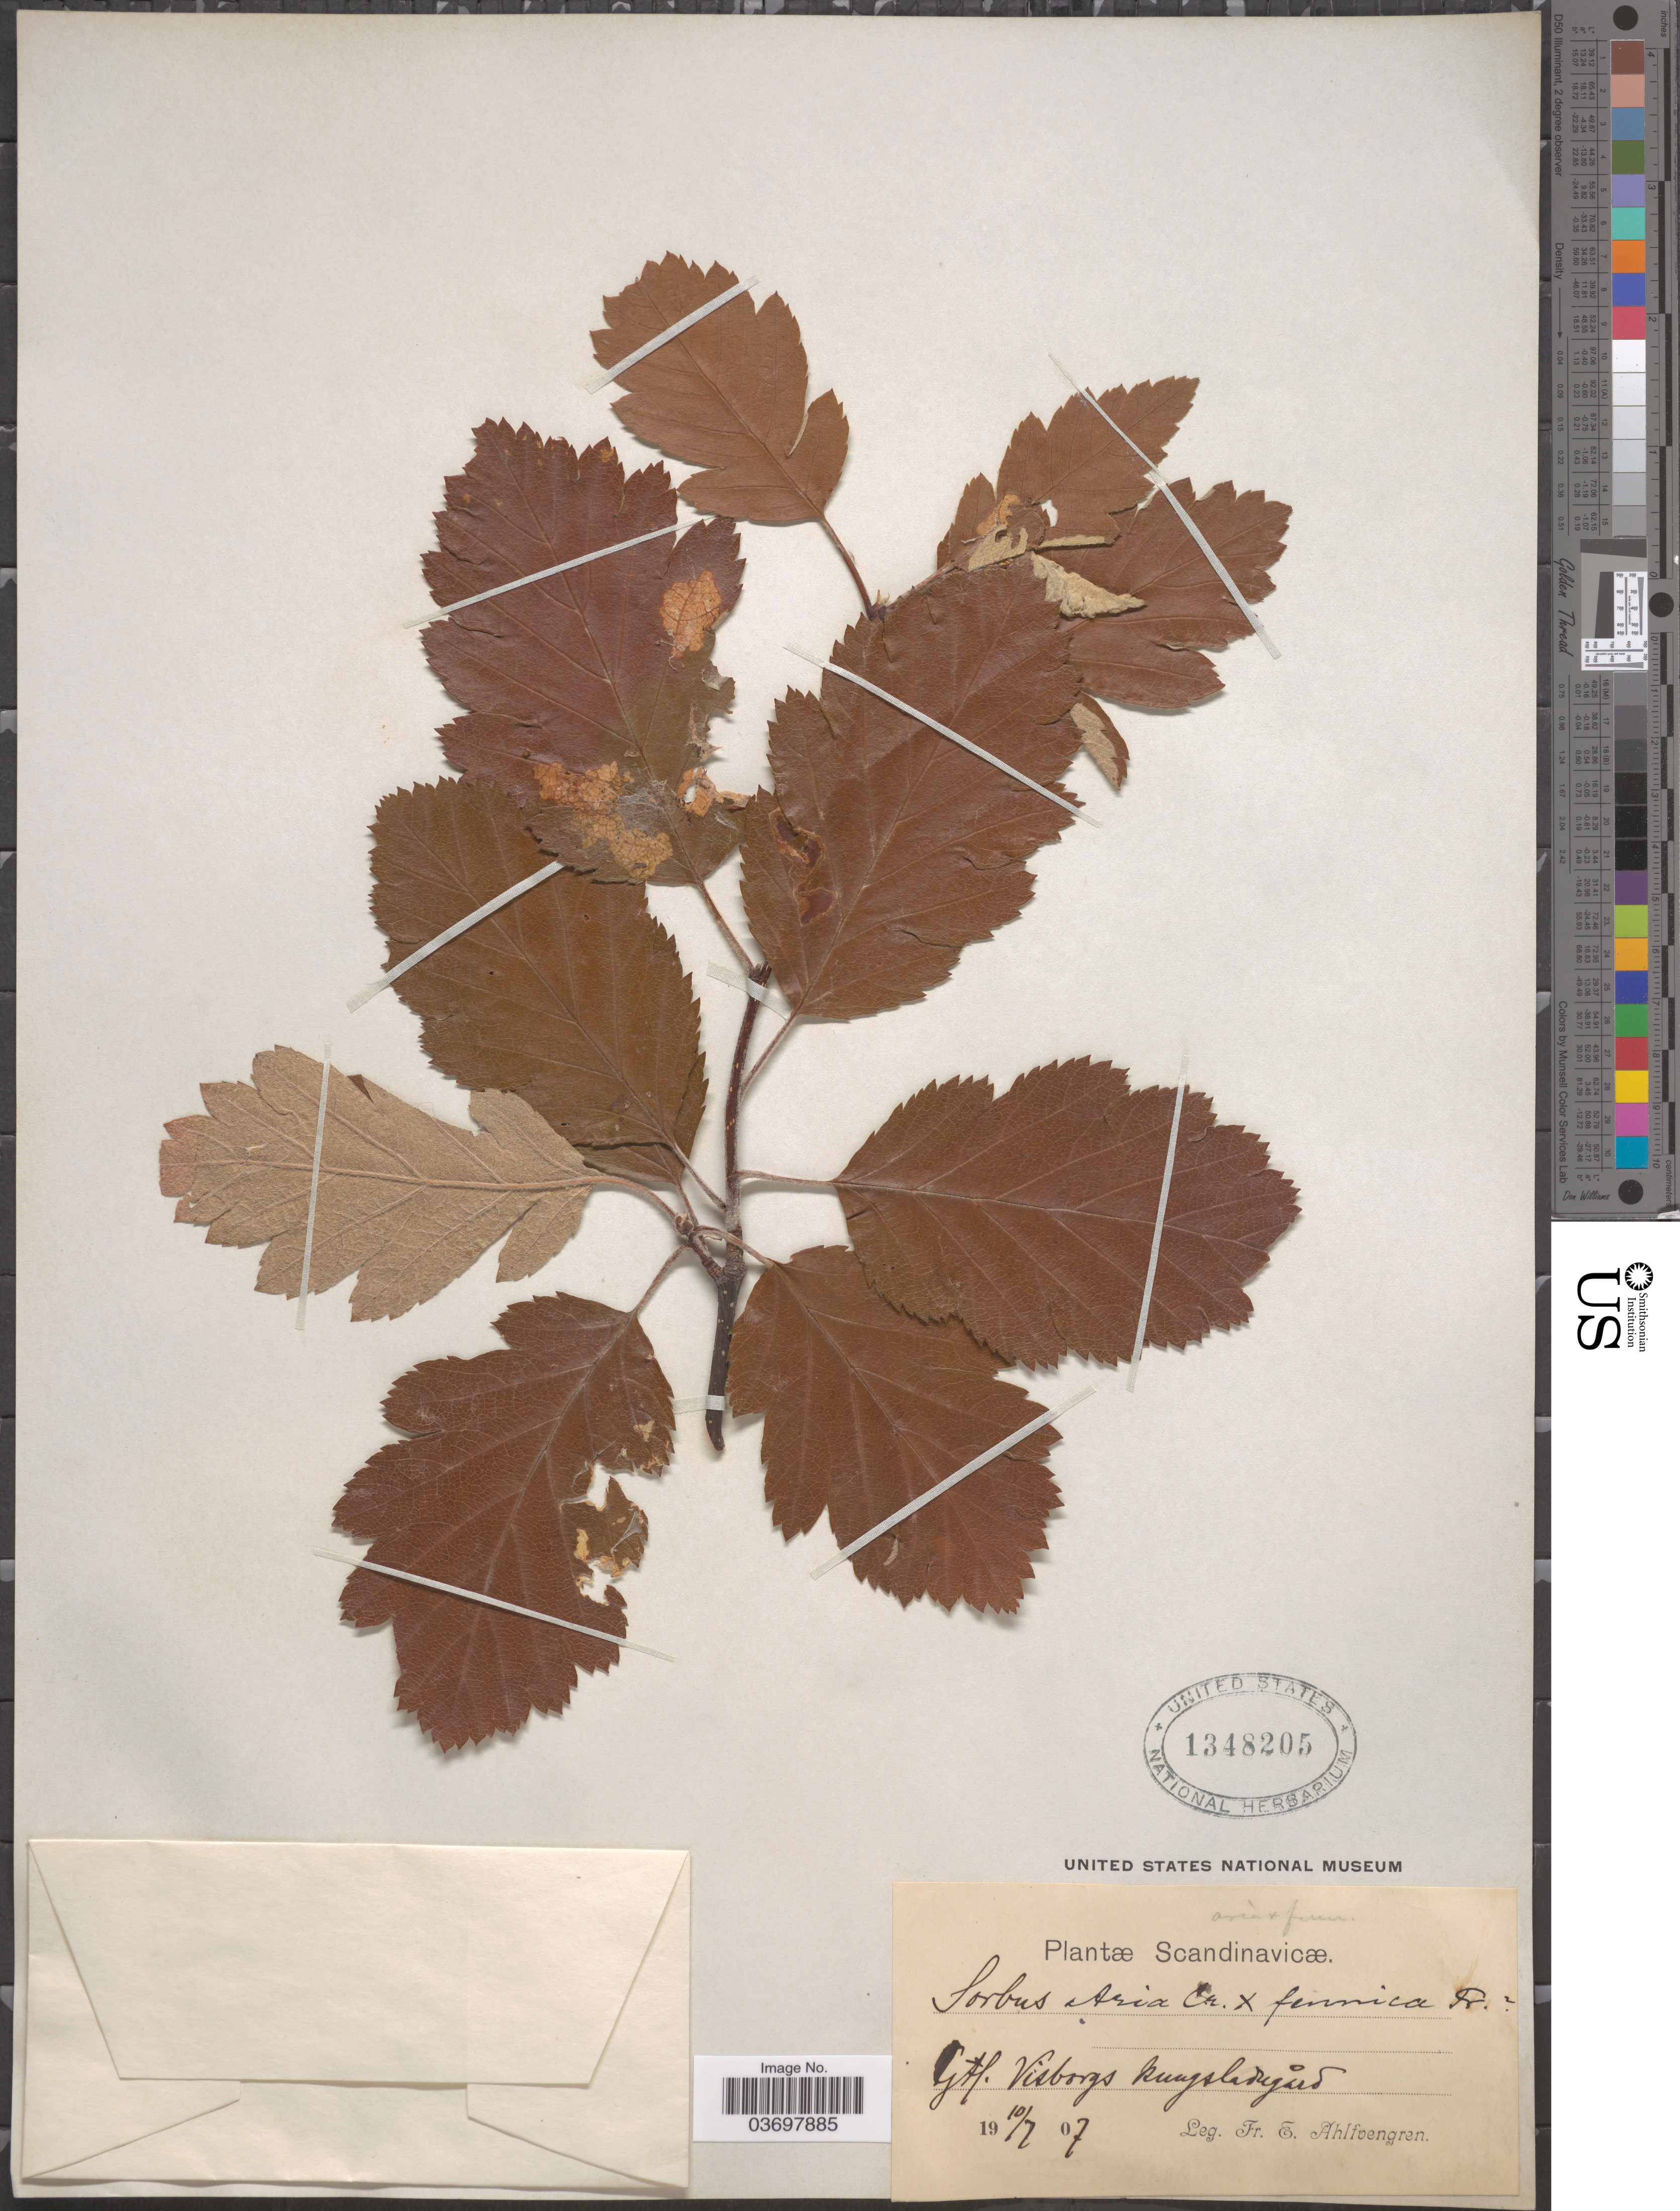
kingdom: Plantae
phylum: Tracheophyta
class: Magnoliopsida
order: Rosales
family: Rosaceae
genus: Sorbus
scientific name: Sorbus aria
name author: (L.) Crantz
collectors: E. Ahlfvengren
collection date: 1907-07-10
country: Sweden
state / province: Gotland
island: Gotland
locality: Scandinavicæ. Gtl. Visborgs Kungsladugården.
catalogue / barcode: US 1348205